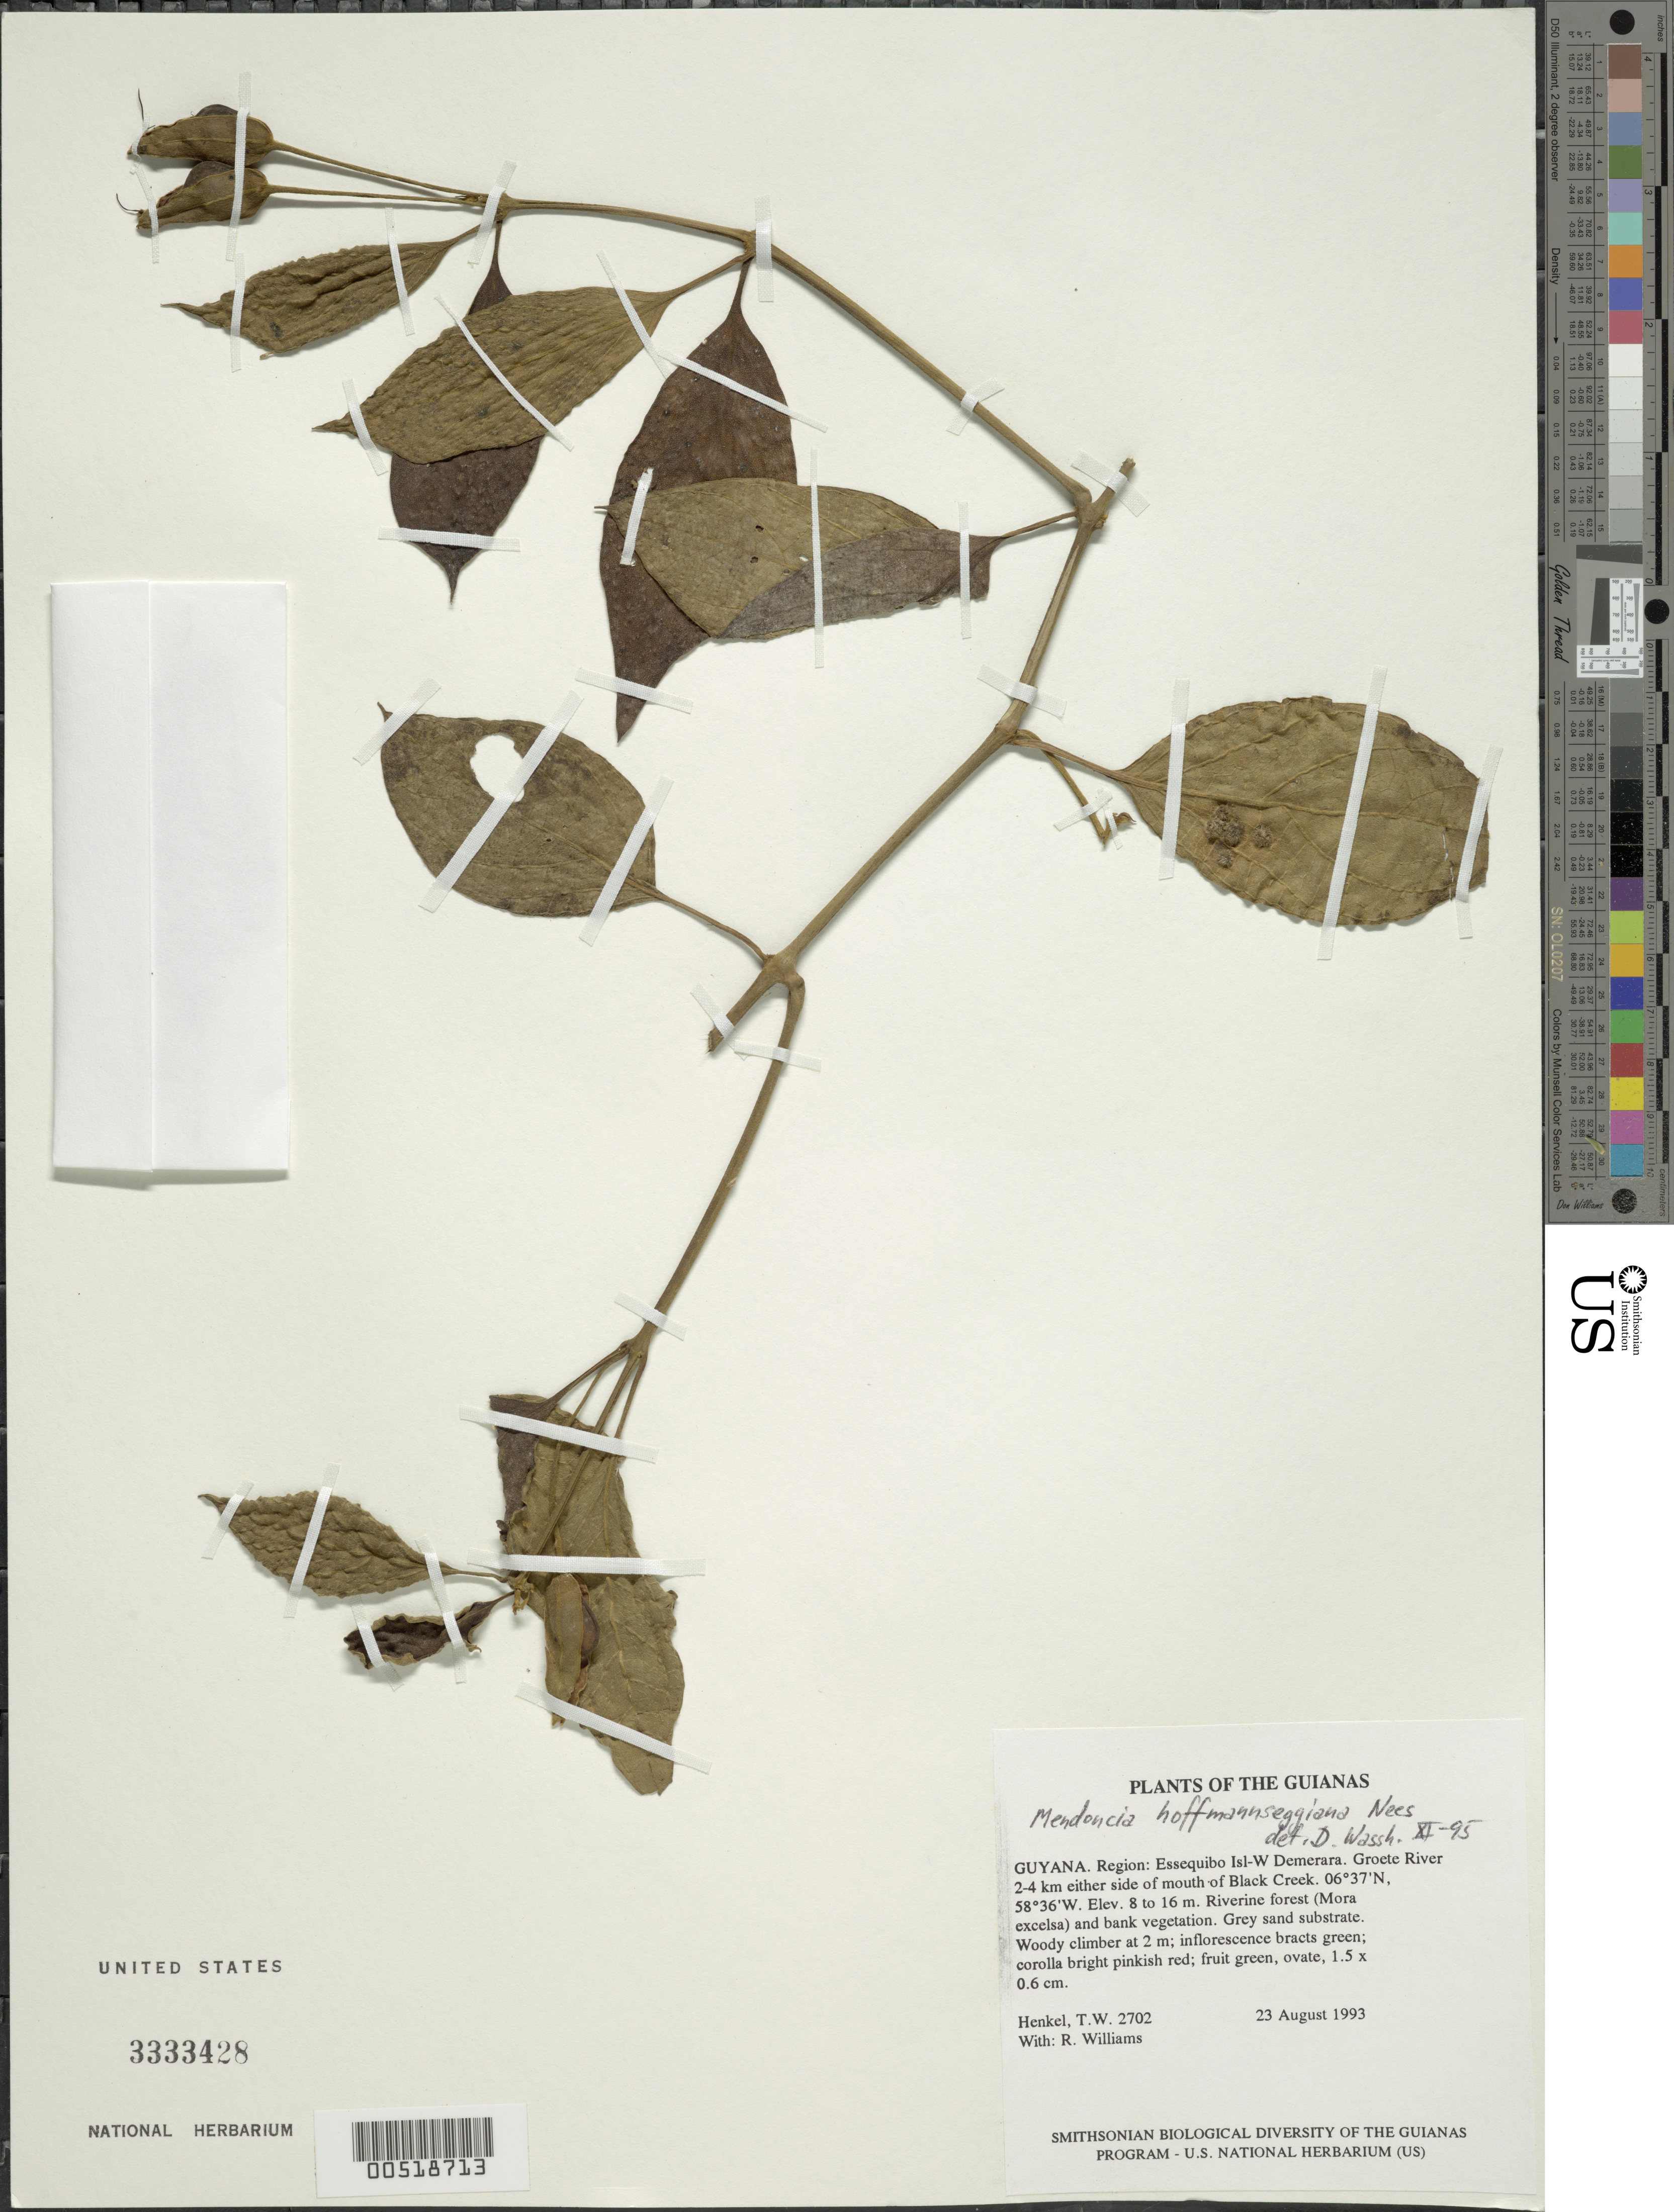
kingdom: Plantae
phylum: Tracheophyta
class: Magnoliopsida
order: Lamiales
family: Acanthaceae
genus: Mendoncia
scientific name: Mendoncia hoffmannseggiana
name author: Nees in DC.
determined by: Wasshausen, Dieter C., (BOT), Smithsonian Institution - National Museum of Natural History (UNITED STATES)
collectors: T. Henkel & R. Williams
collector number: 2702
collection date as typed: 23 August 1993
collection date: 1993-08-23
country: Guyana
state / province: Essequibo Isl-W. Demerara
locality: Groete River 2-4 km either side of mouth of Black Creek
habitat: Riverine forest (Mora excelsa) and bank vegetation. Grey sand substrate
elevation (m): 8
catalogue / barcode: US 3333428